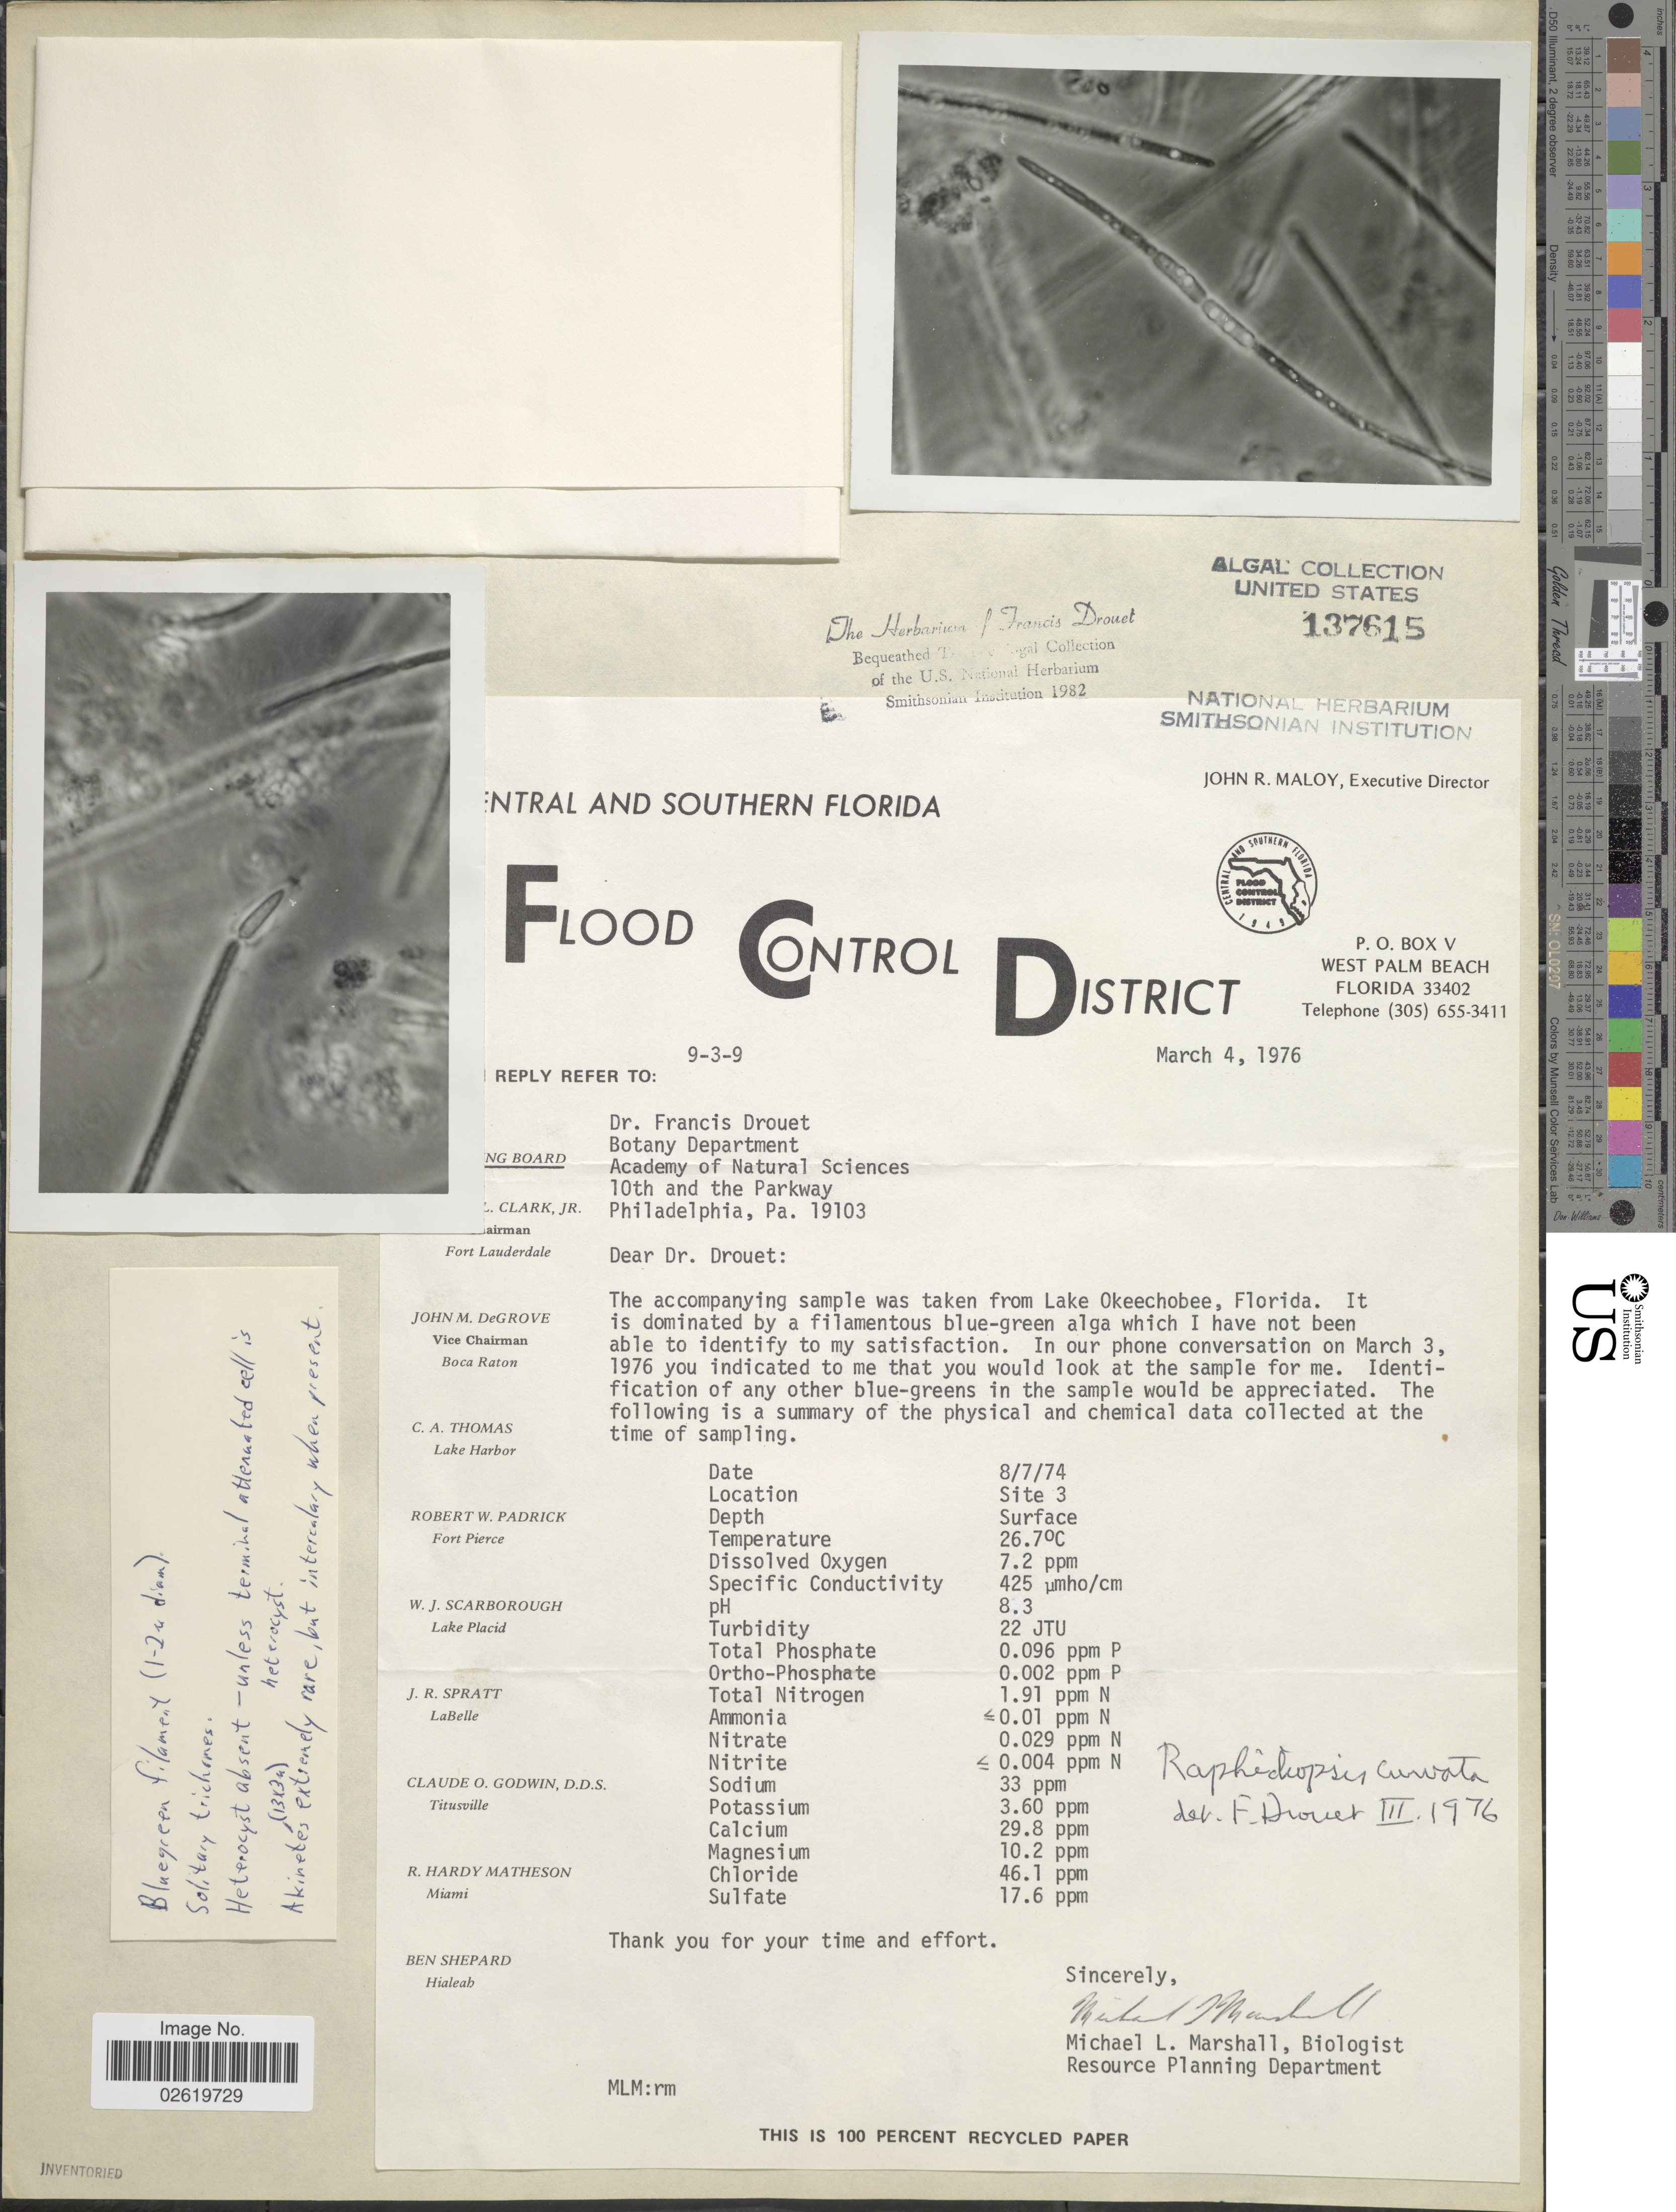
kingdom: Bacteria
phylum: Cyanobacteria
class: Cyanobacteriia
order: Cyanobacteriales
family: Hapalosiphonaceae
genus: Loefgrenia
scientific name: Loefgrenia anomala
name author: Gomont in Wittr. et al.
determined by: Drouet, F. E.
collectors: M. L. Marshall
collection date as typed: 07 Aug 1974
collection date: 1974-08-07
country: United States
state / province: Florida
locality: Lake Okeechobee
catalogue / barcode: US 137615